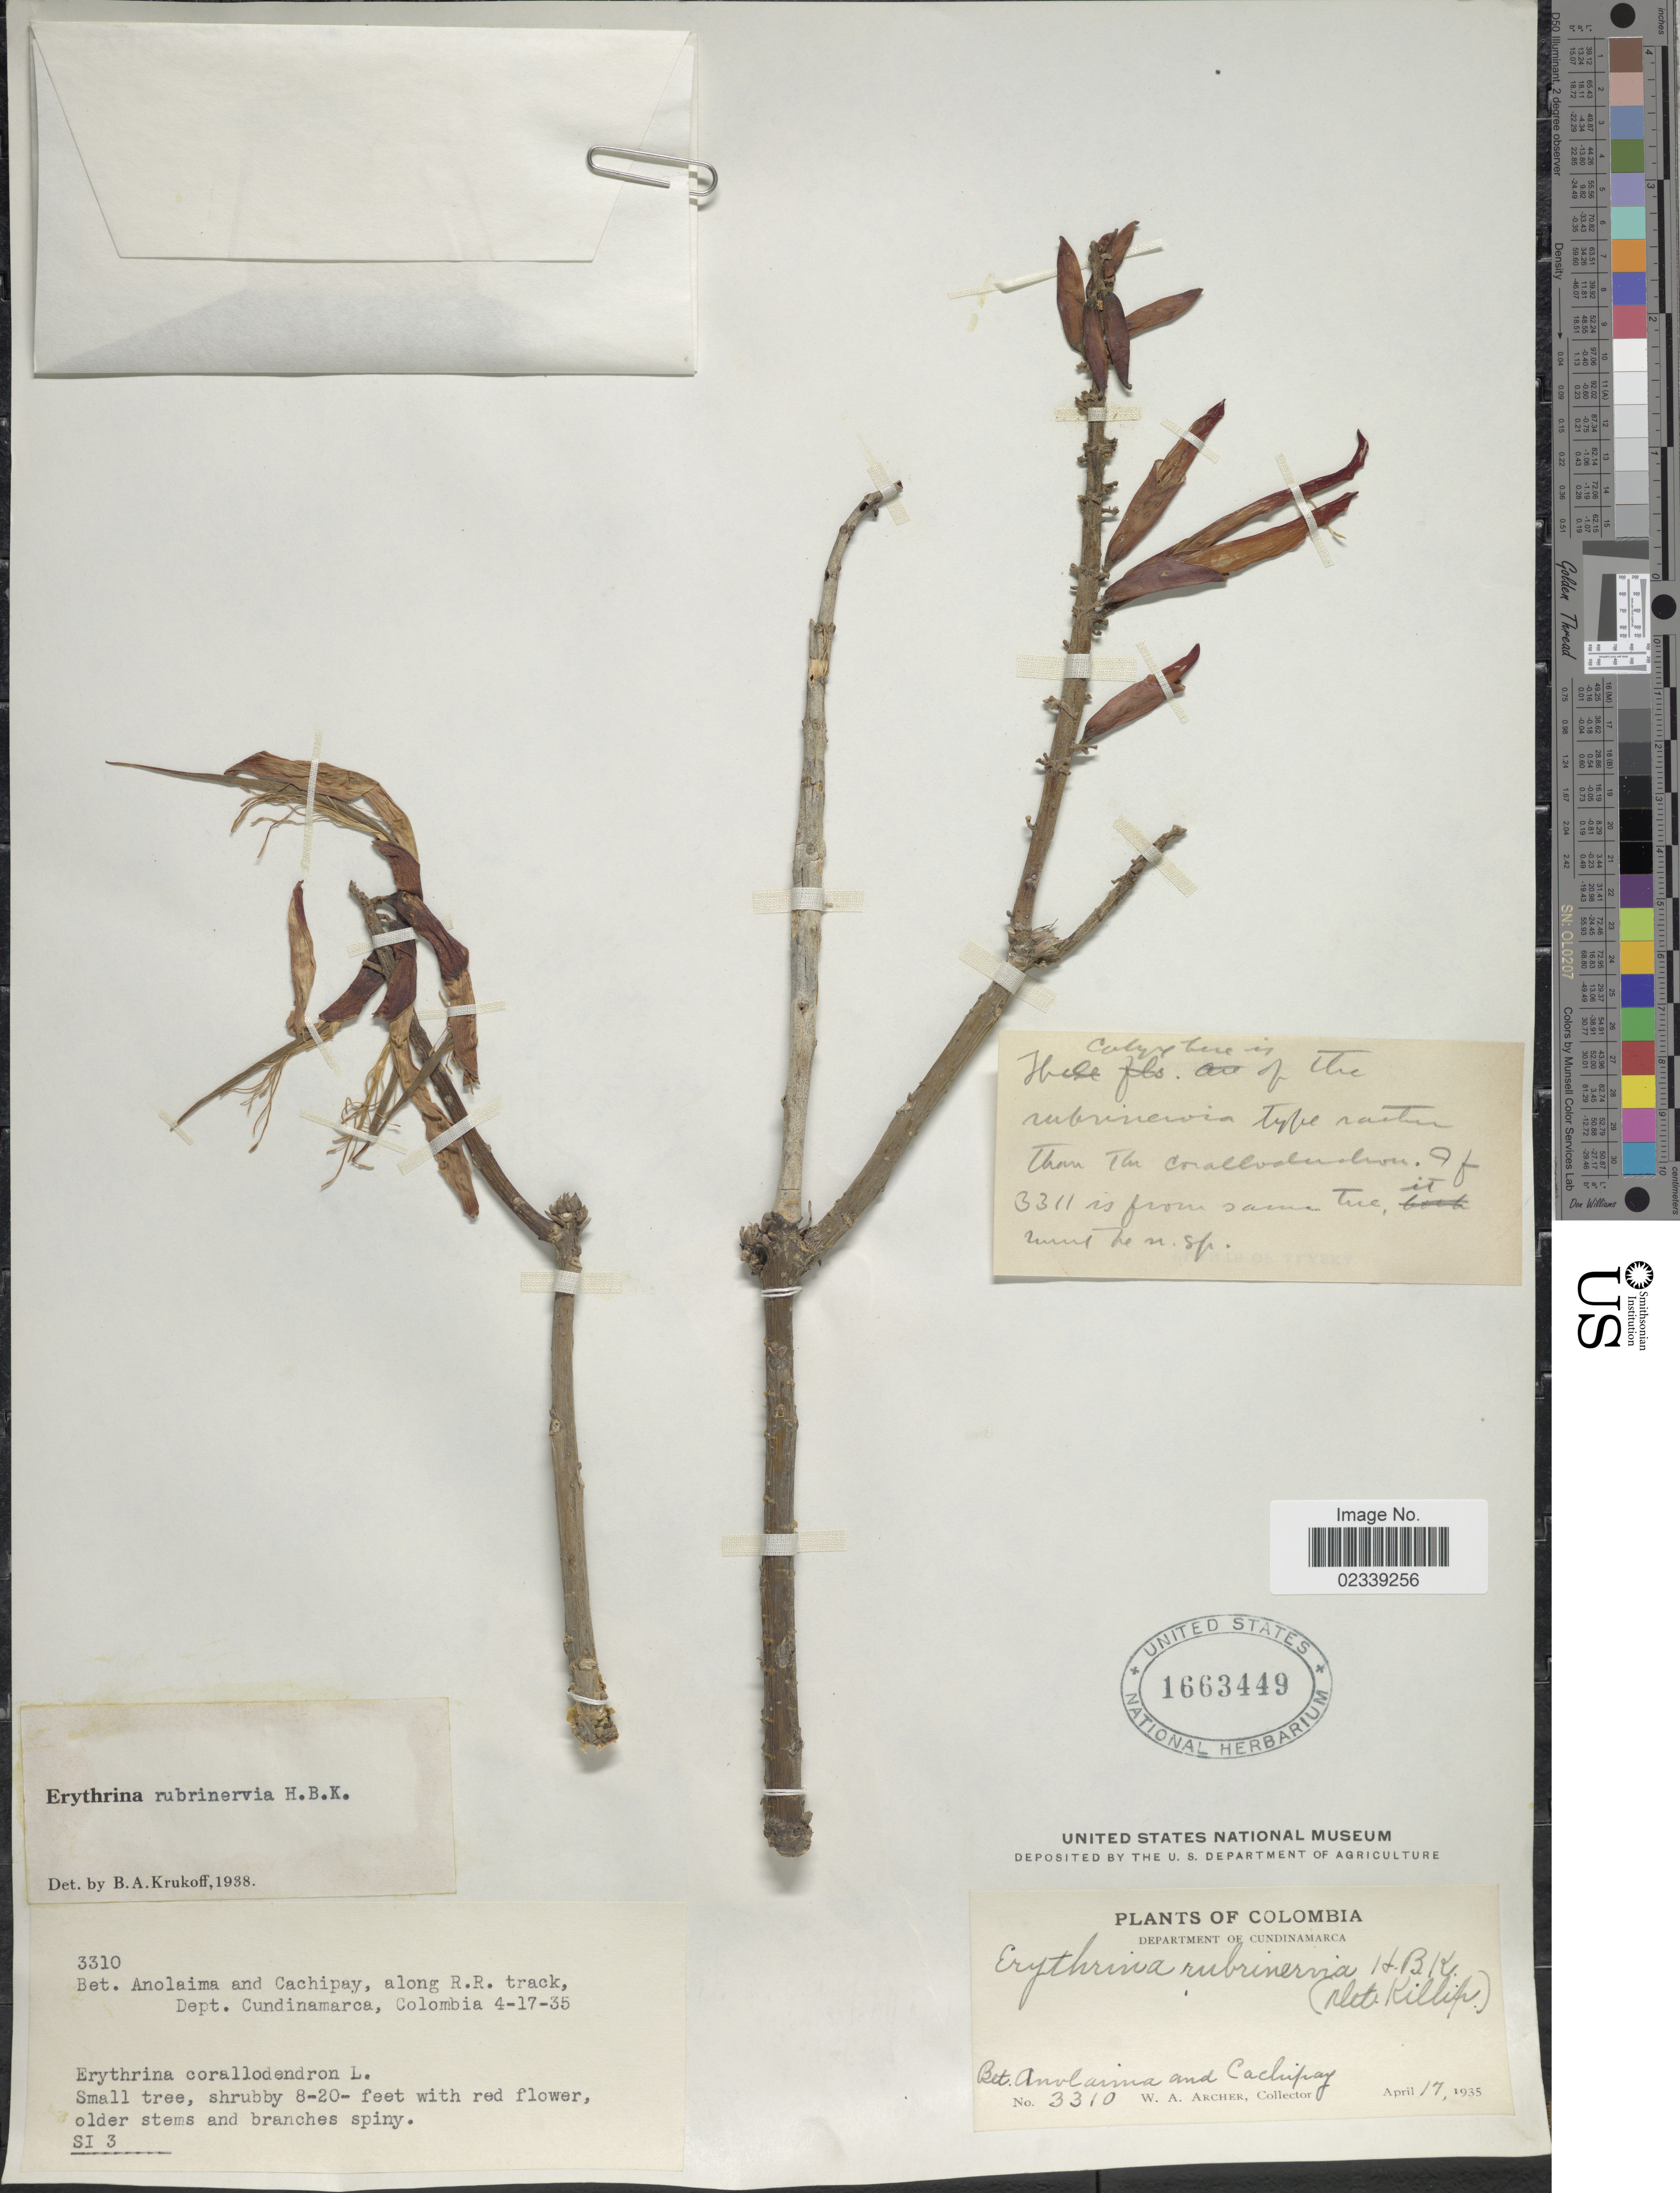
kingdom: Plantae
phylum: Tracheophyta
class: Magnoliopsida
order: Fabales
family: Fabaceae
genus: Erythrina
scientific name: Erythrina rubrinervia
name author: Kunth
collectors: W. A. Archer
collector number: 3310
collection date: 1935-04-17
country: Colombia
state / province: Cundinamarca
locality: Bet. Anolaima and Cachipay, along R.R. track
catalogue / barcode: US 1663449